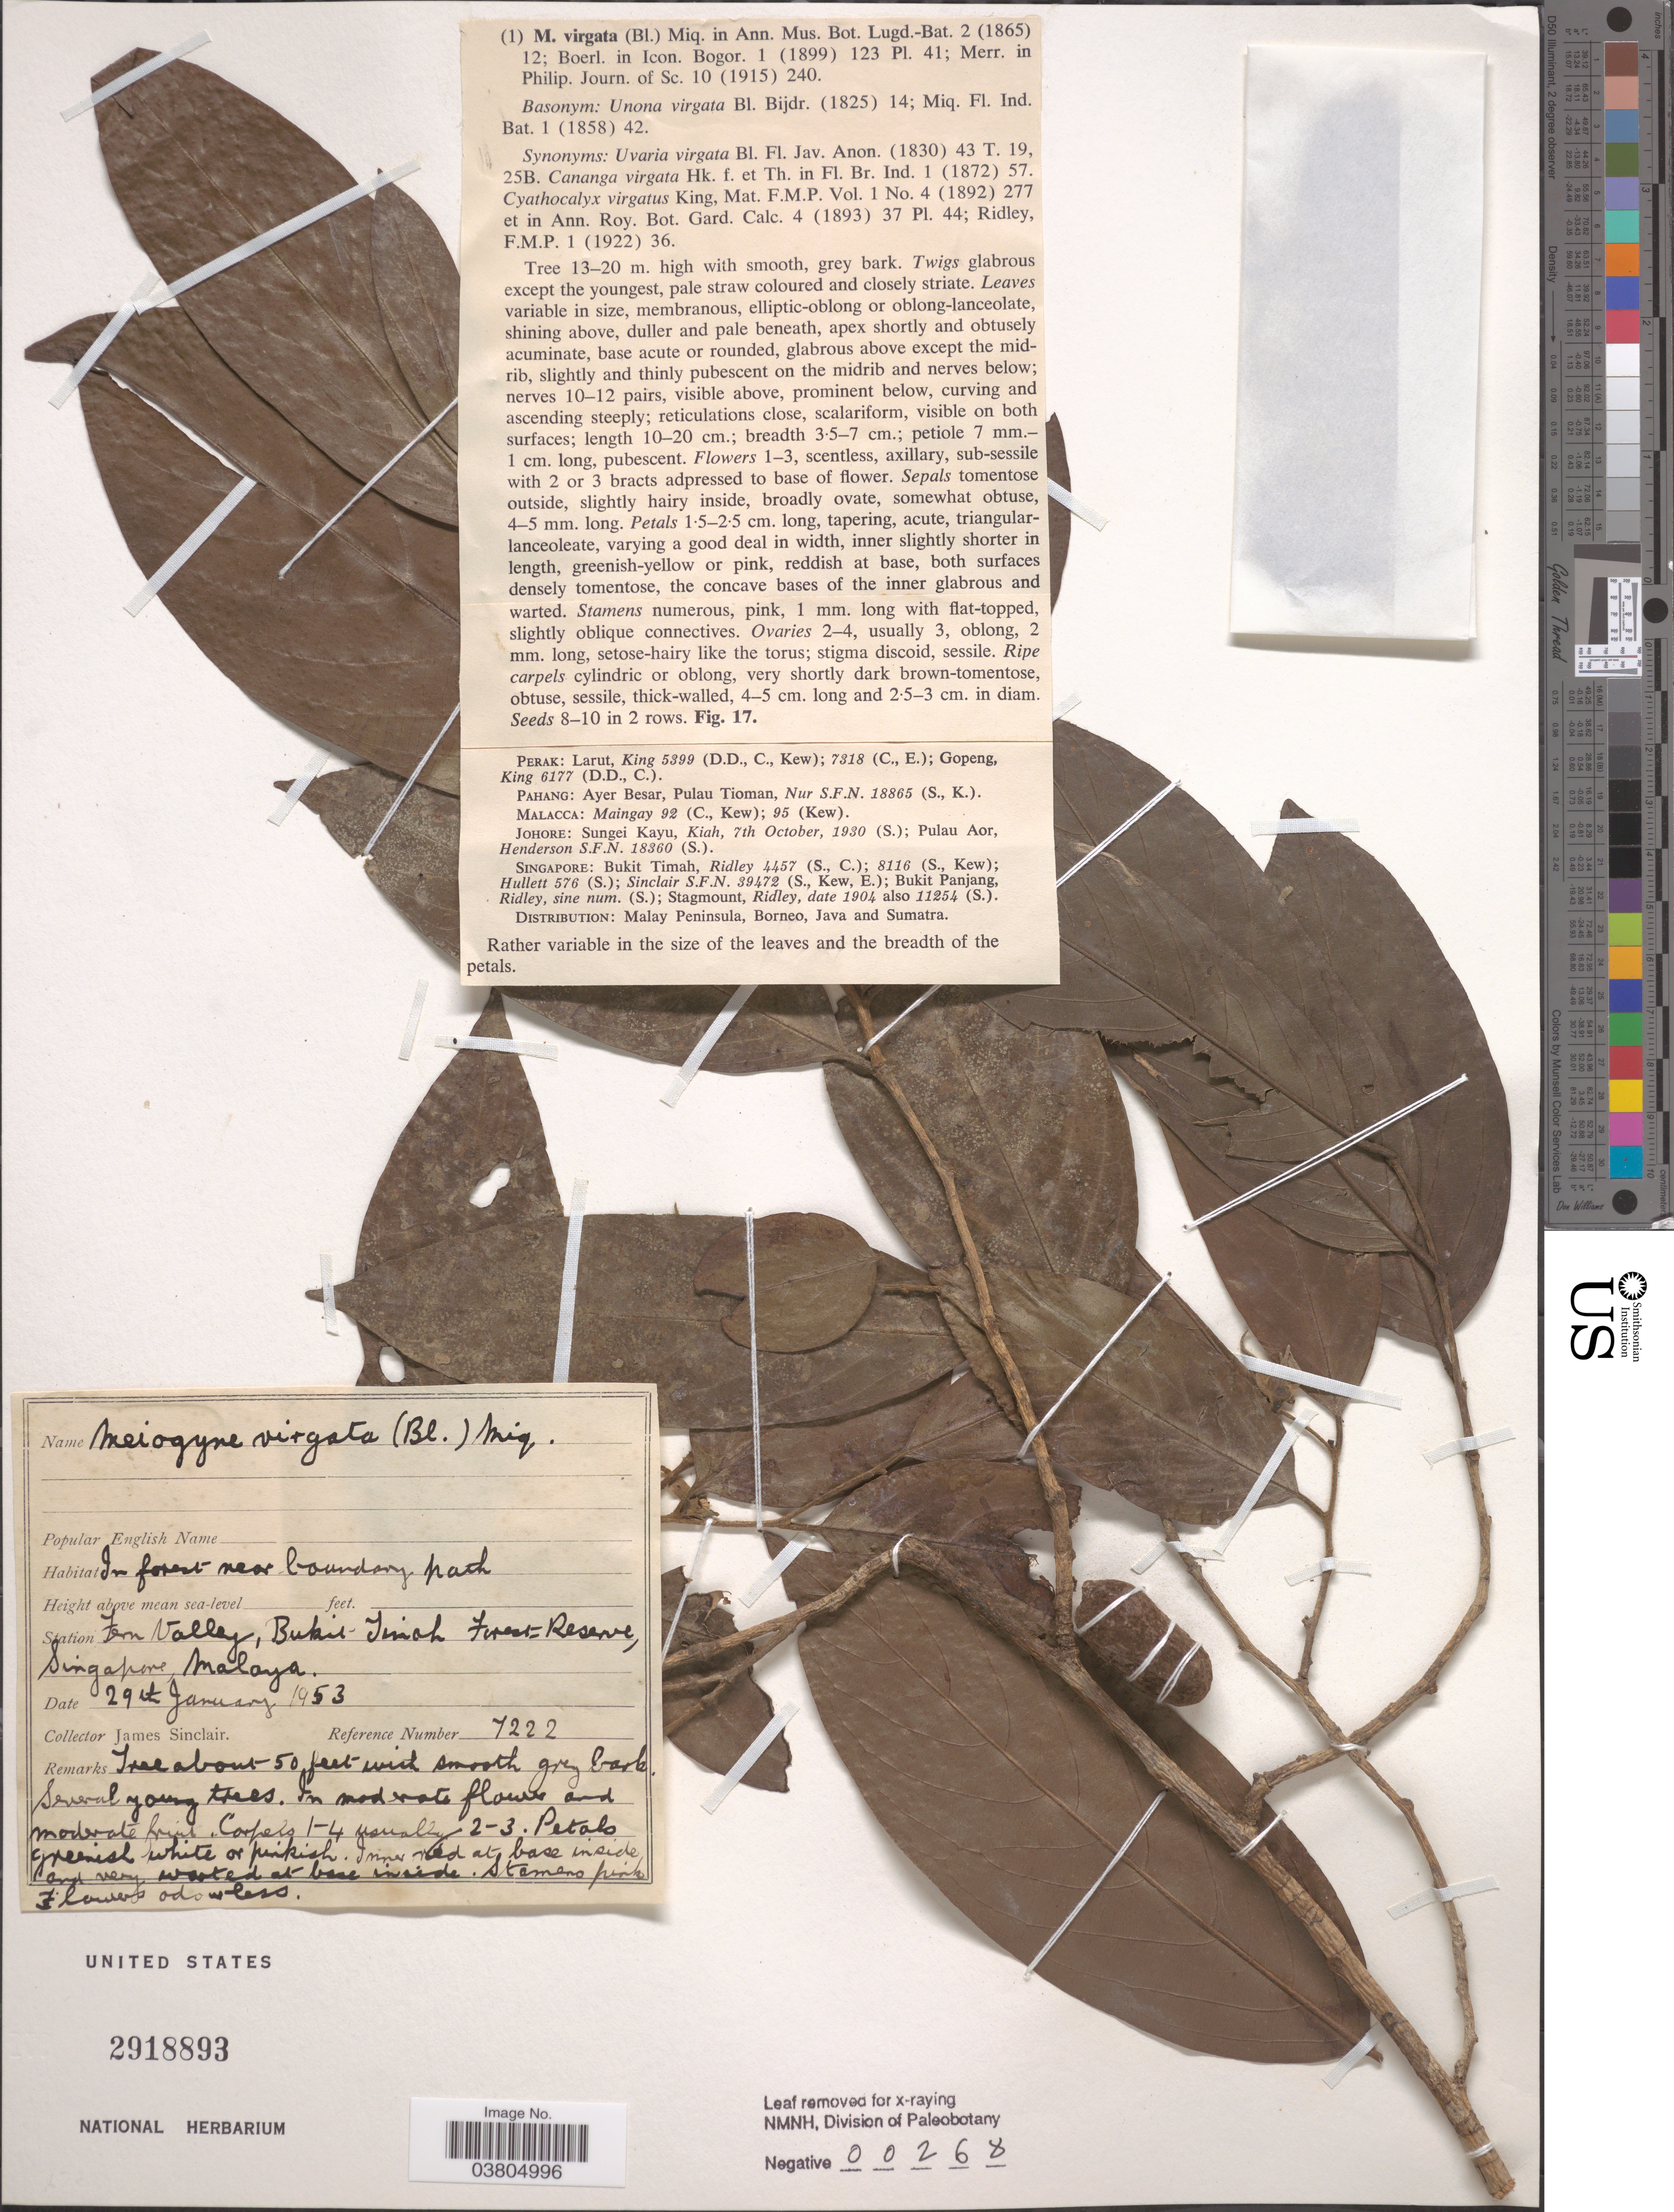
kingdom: Plantae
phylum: Tracheophyta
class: Magnoliopsida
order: Magnoliales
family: Annonaceae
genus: Meiogyne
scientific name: Meiogyne virgata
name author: (Blume) Miq.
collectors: J. Sinclair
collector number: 7222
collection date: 1953-01-29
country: Singapore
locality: Station Fern Valley, Bukit- Timah Forest Reserve, Malaya.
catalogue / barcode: US 2918893